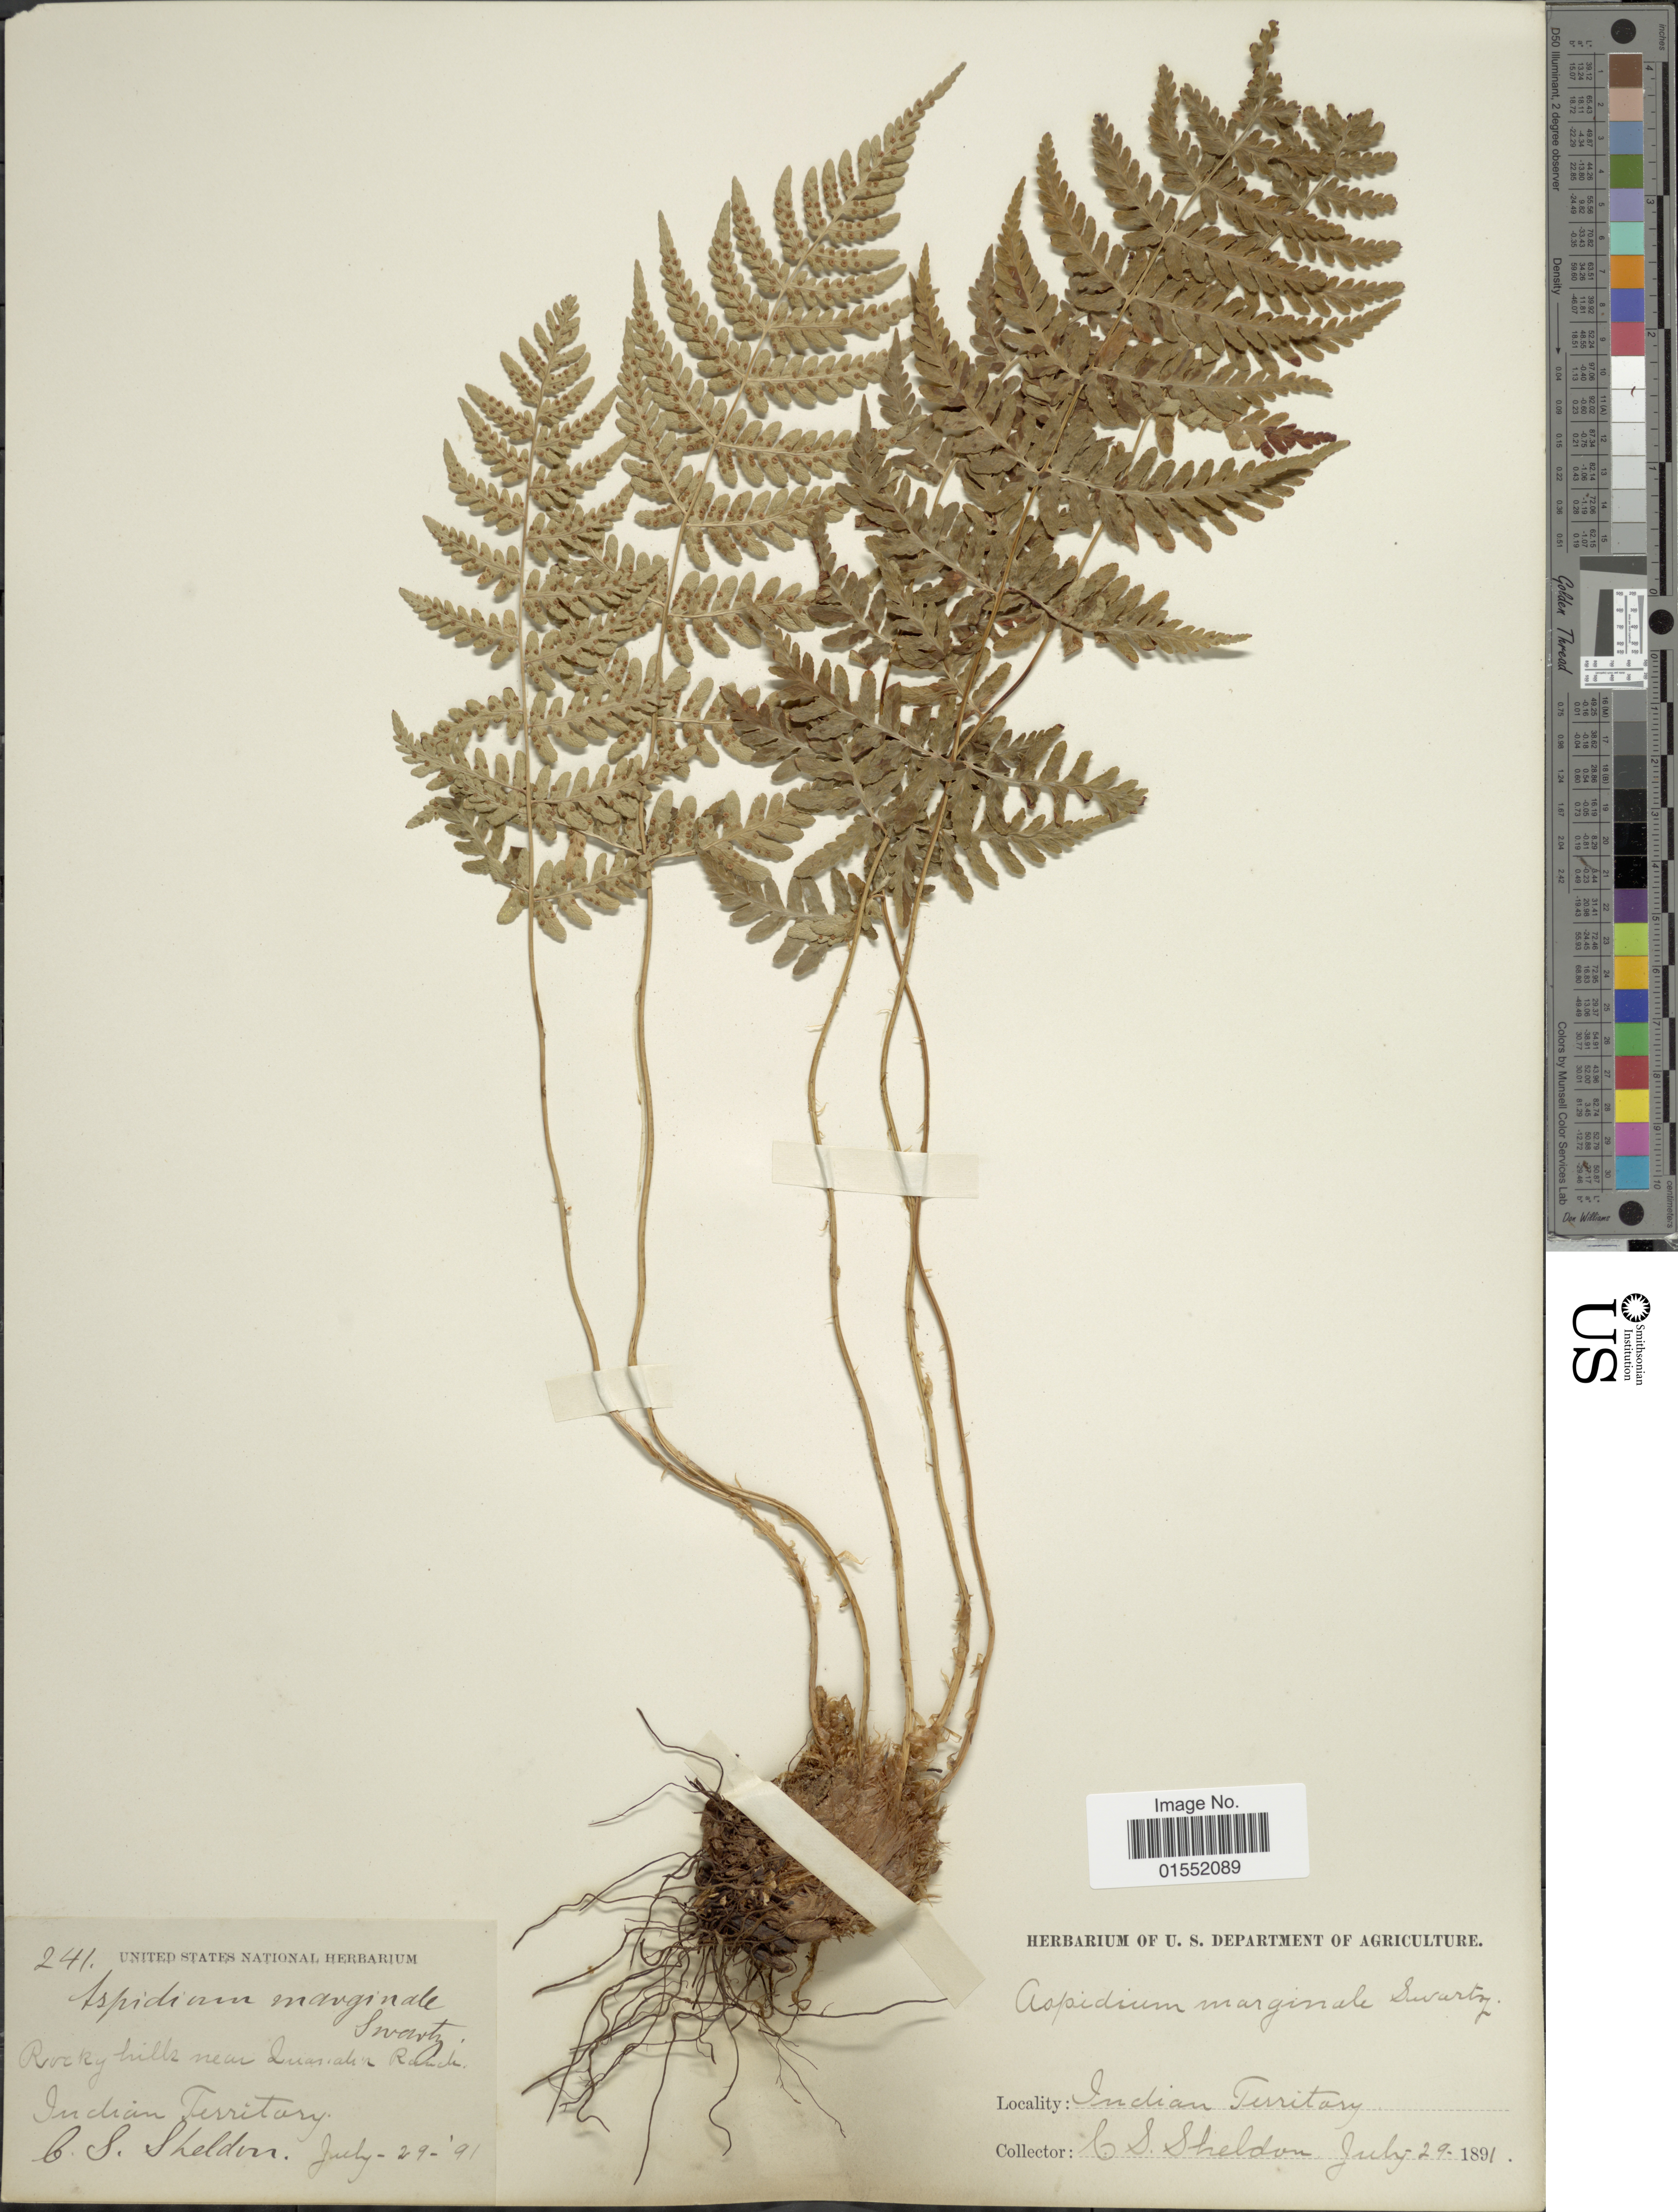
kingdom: Plantae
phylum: Tracheophyta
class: Polypodiopsida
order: Polypodiales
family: Dryopteridaceae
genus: Dryopteris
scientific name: Dryopteris marginalis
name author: (L.) A. Gray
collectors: C. S. Sheldon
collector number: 241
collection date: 1891-07-29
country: United States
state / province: Oklahoma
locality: Indian Territory, Rocky hills near Quanah's Ranch